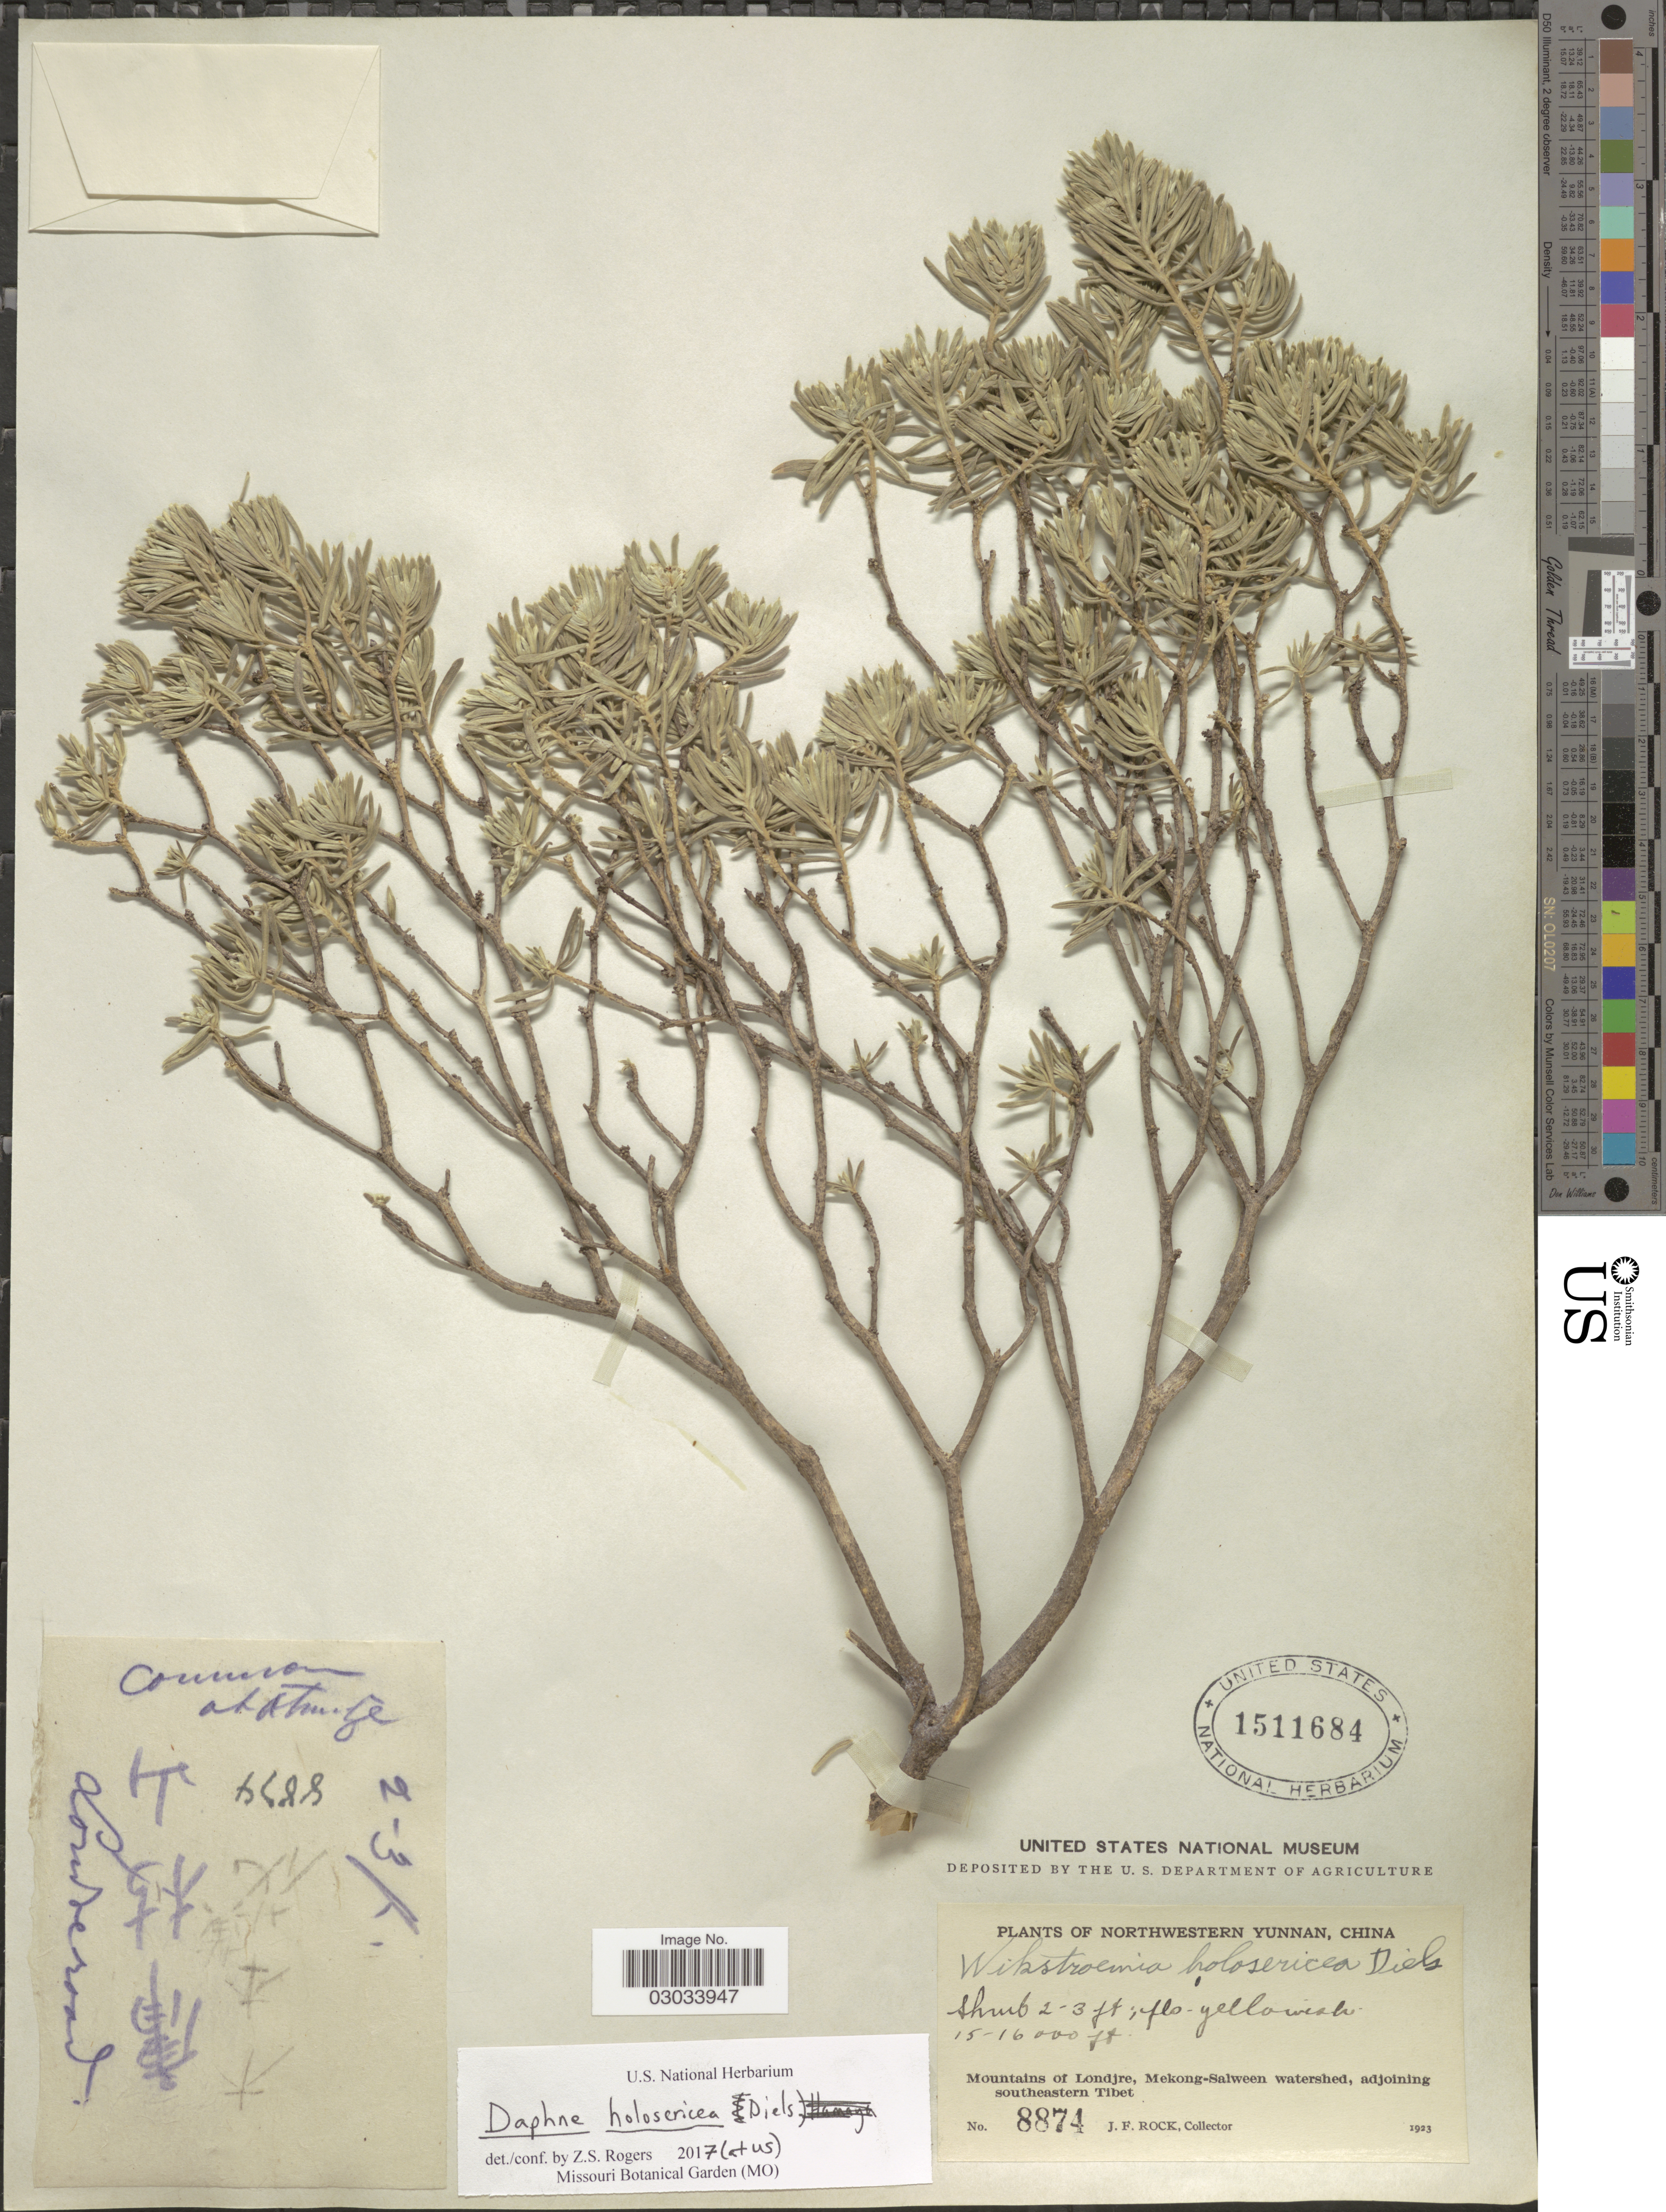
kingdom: Plantae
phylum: Tracheophyta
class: Magnoliopsida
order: Malvales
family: Thymelaeaceae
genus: Daphne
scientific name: Daphne holosericea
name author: Hamaya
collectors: J. Rock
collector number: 8874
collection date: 1923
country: China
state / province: Yunnan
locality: Northwestern Yunnan. Mountains of Londjre, Mekong-Salween watershed, adjoining southeastern Tibet.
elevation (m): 4572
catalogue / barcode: US 1511684